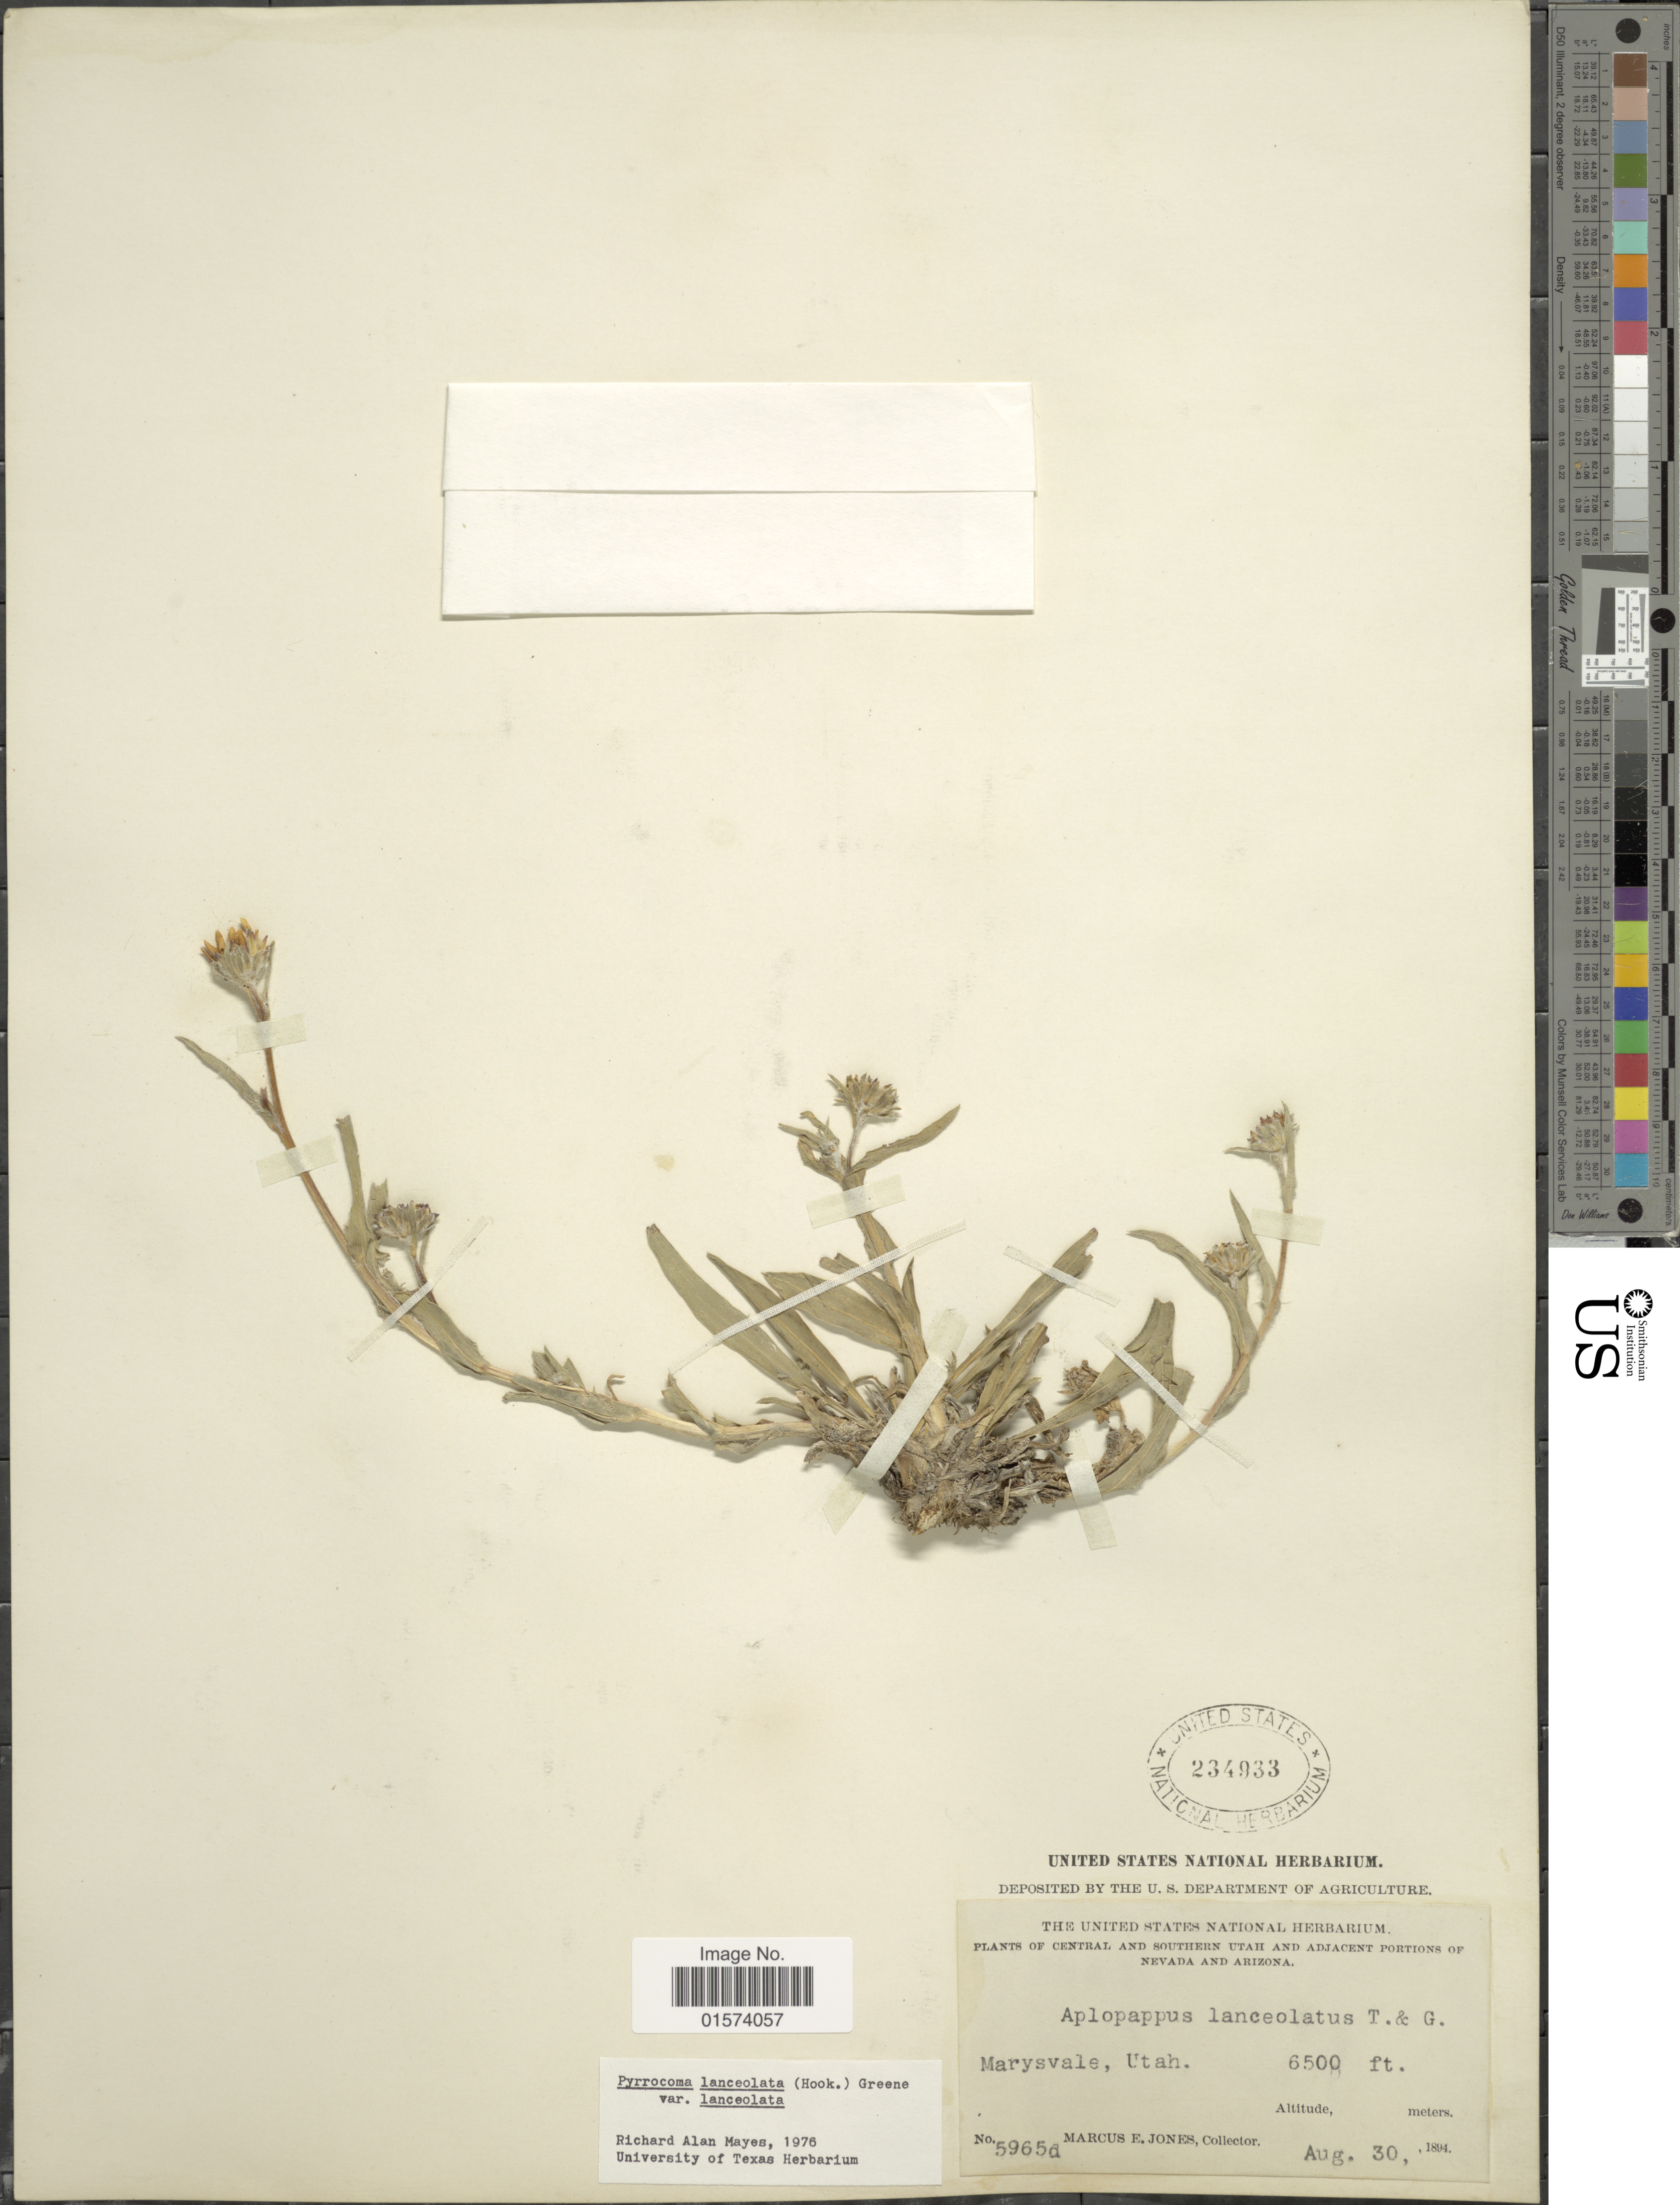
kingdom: Plantae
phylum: Tracheophyta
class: Magnoliopsida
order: Asterales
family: Asteraceae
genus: Pyrrocoma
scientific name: Pyrrocoma lanceolata var. lanceolata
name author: (Hook.) Greene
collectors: M. E. Jones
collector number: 5965d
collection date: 1894-08-30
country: United States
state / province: Utah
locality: Central and Southern Utah, Marysvale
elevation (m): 1981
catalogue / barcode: US 234933